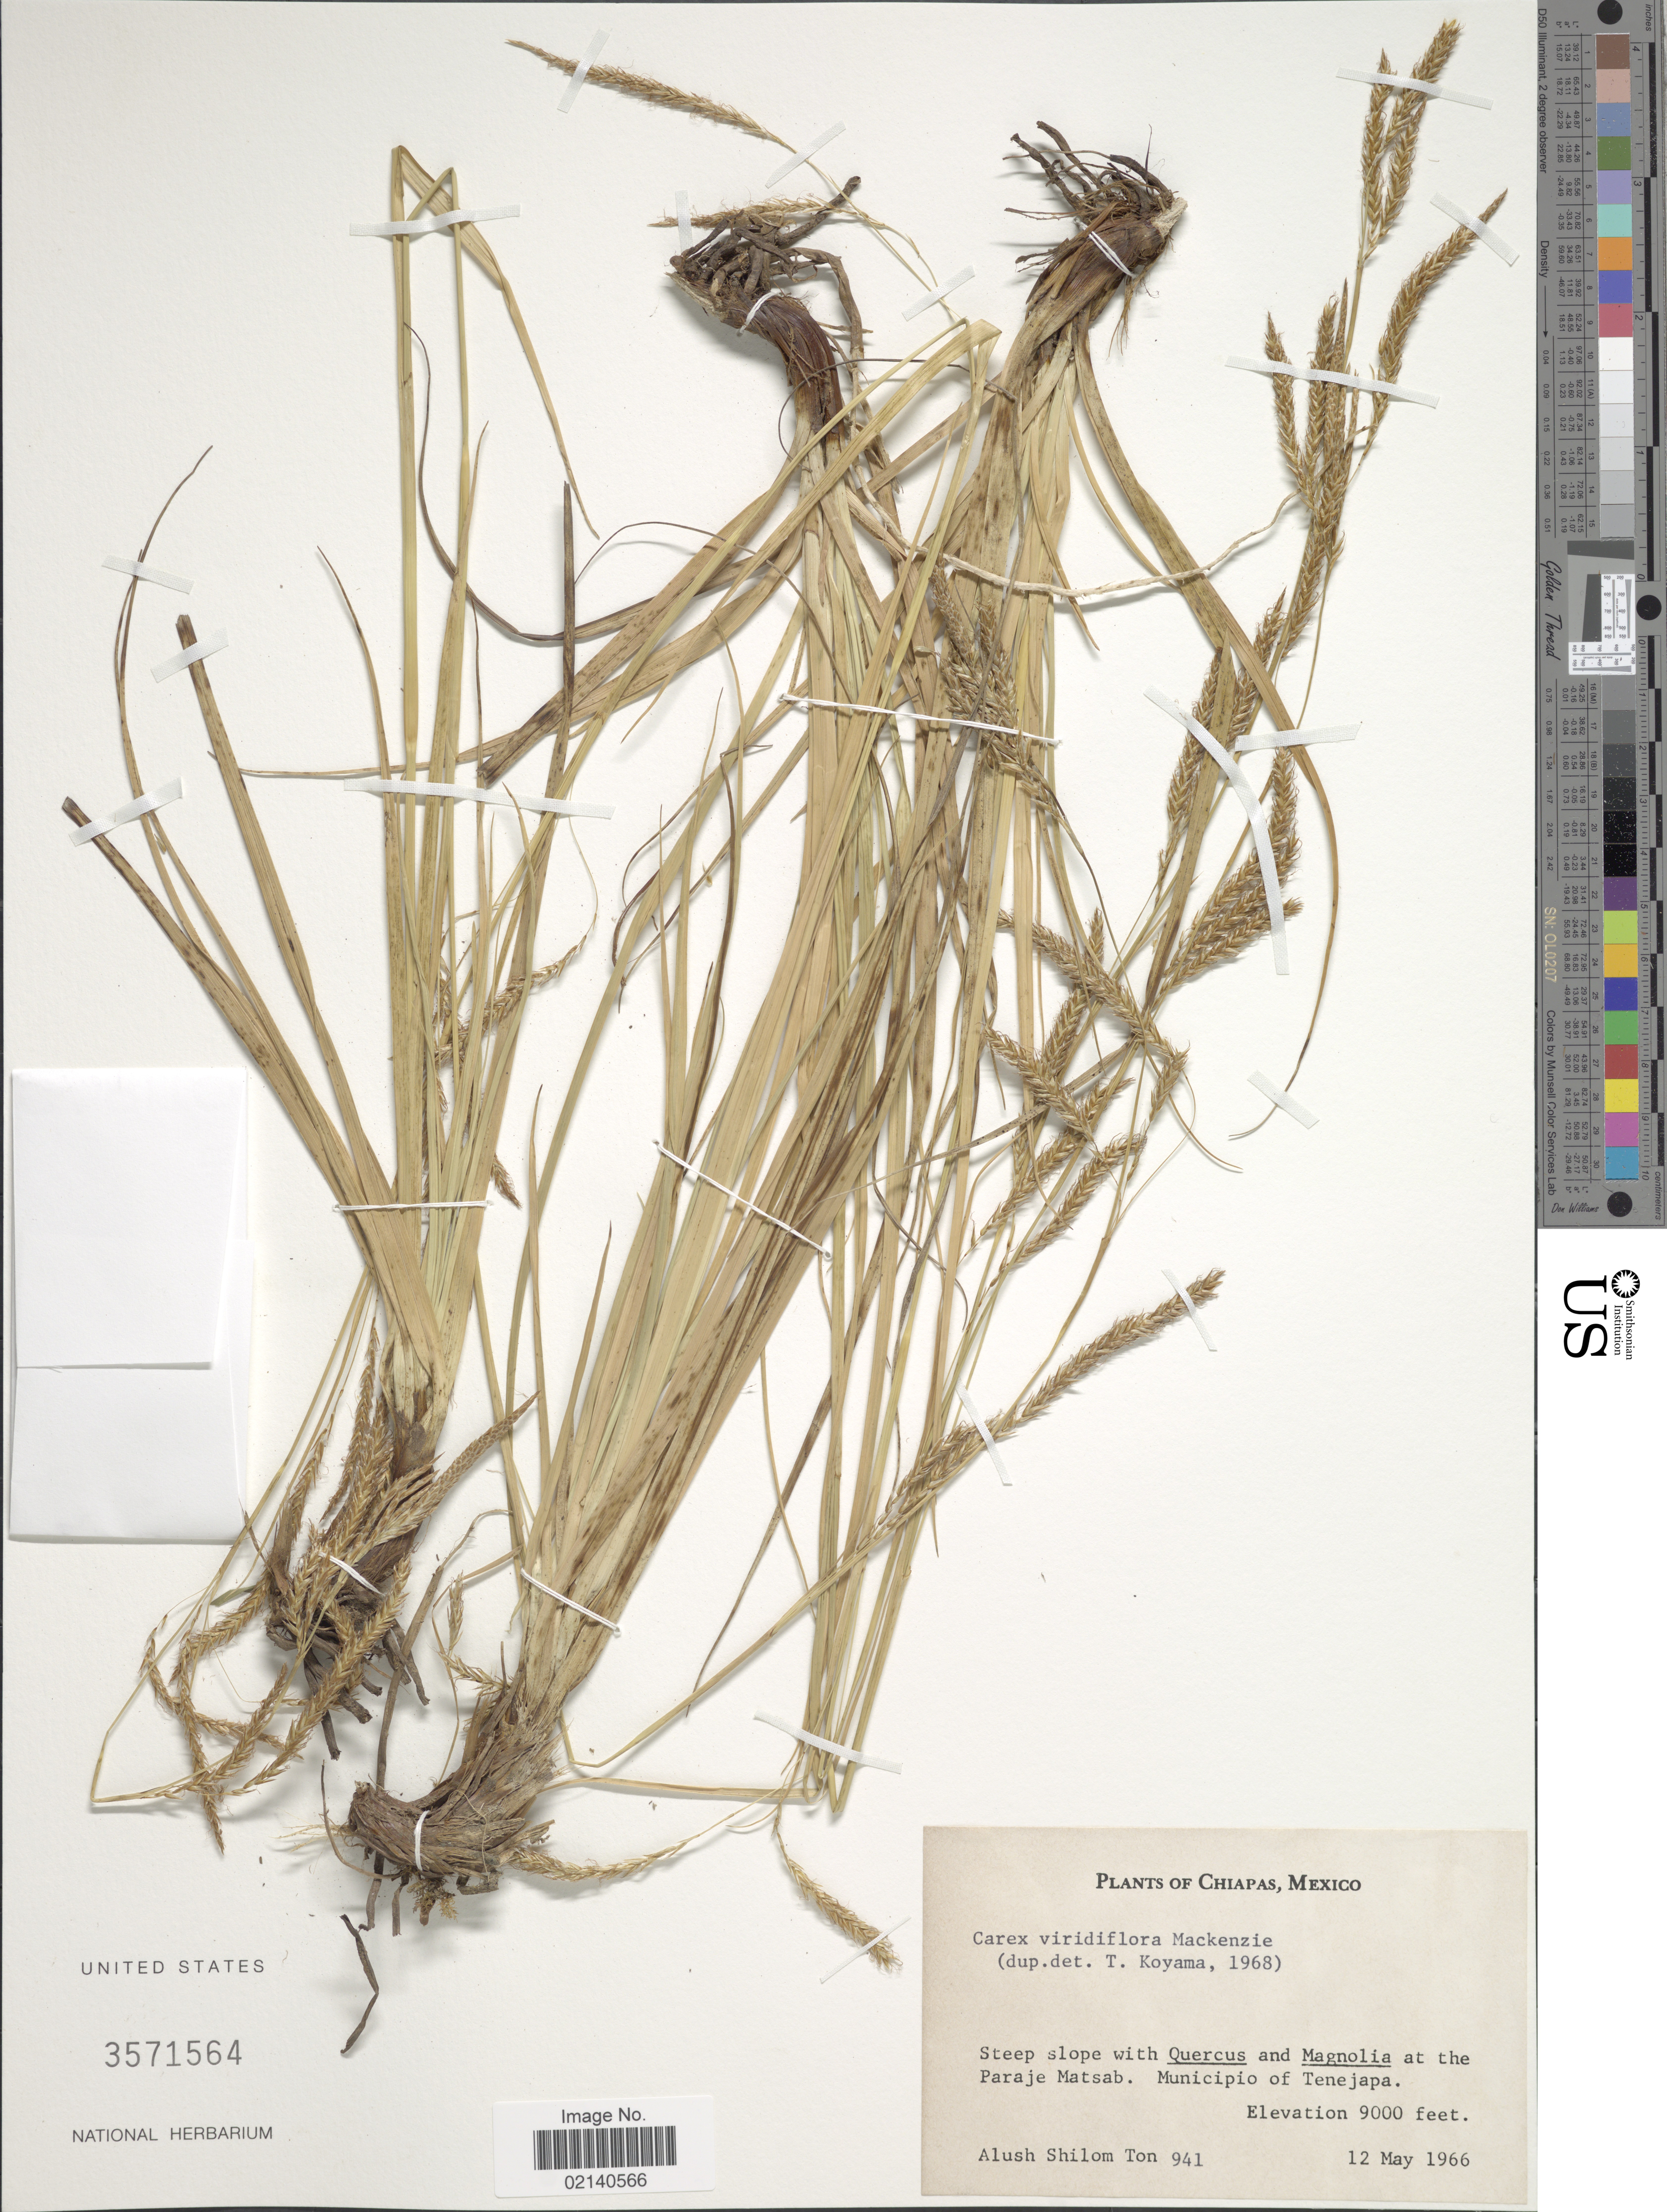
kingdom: Plantae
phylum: Tracheophyta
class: Liliopsida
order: Poales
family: Cyperaceae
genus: Carex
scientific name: Carex tunamanensis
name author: Standl. & Steyerm.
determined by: Reznicek, A. A.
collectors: A. M. Ton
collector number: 941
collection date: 1966-05-12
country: Mexico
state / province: Chiapas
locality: Municipio of Tenejapa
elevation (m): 2743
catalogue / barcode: US 3571564